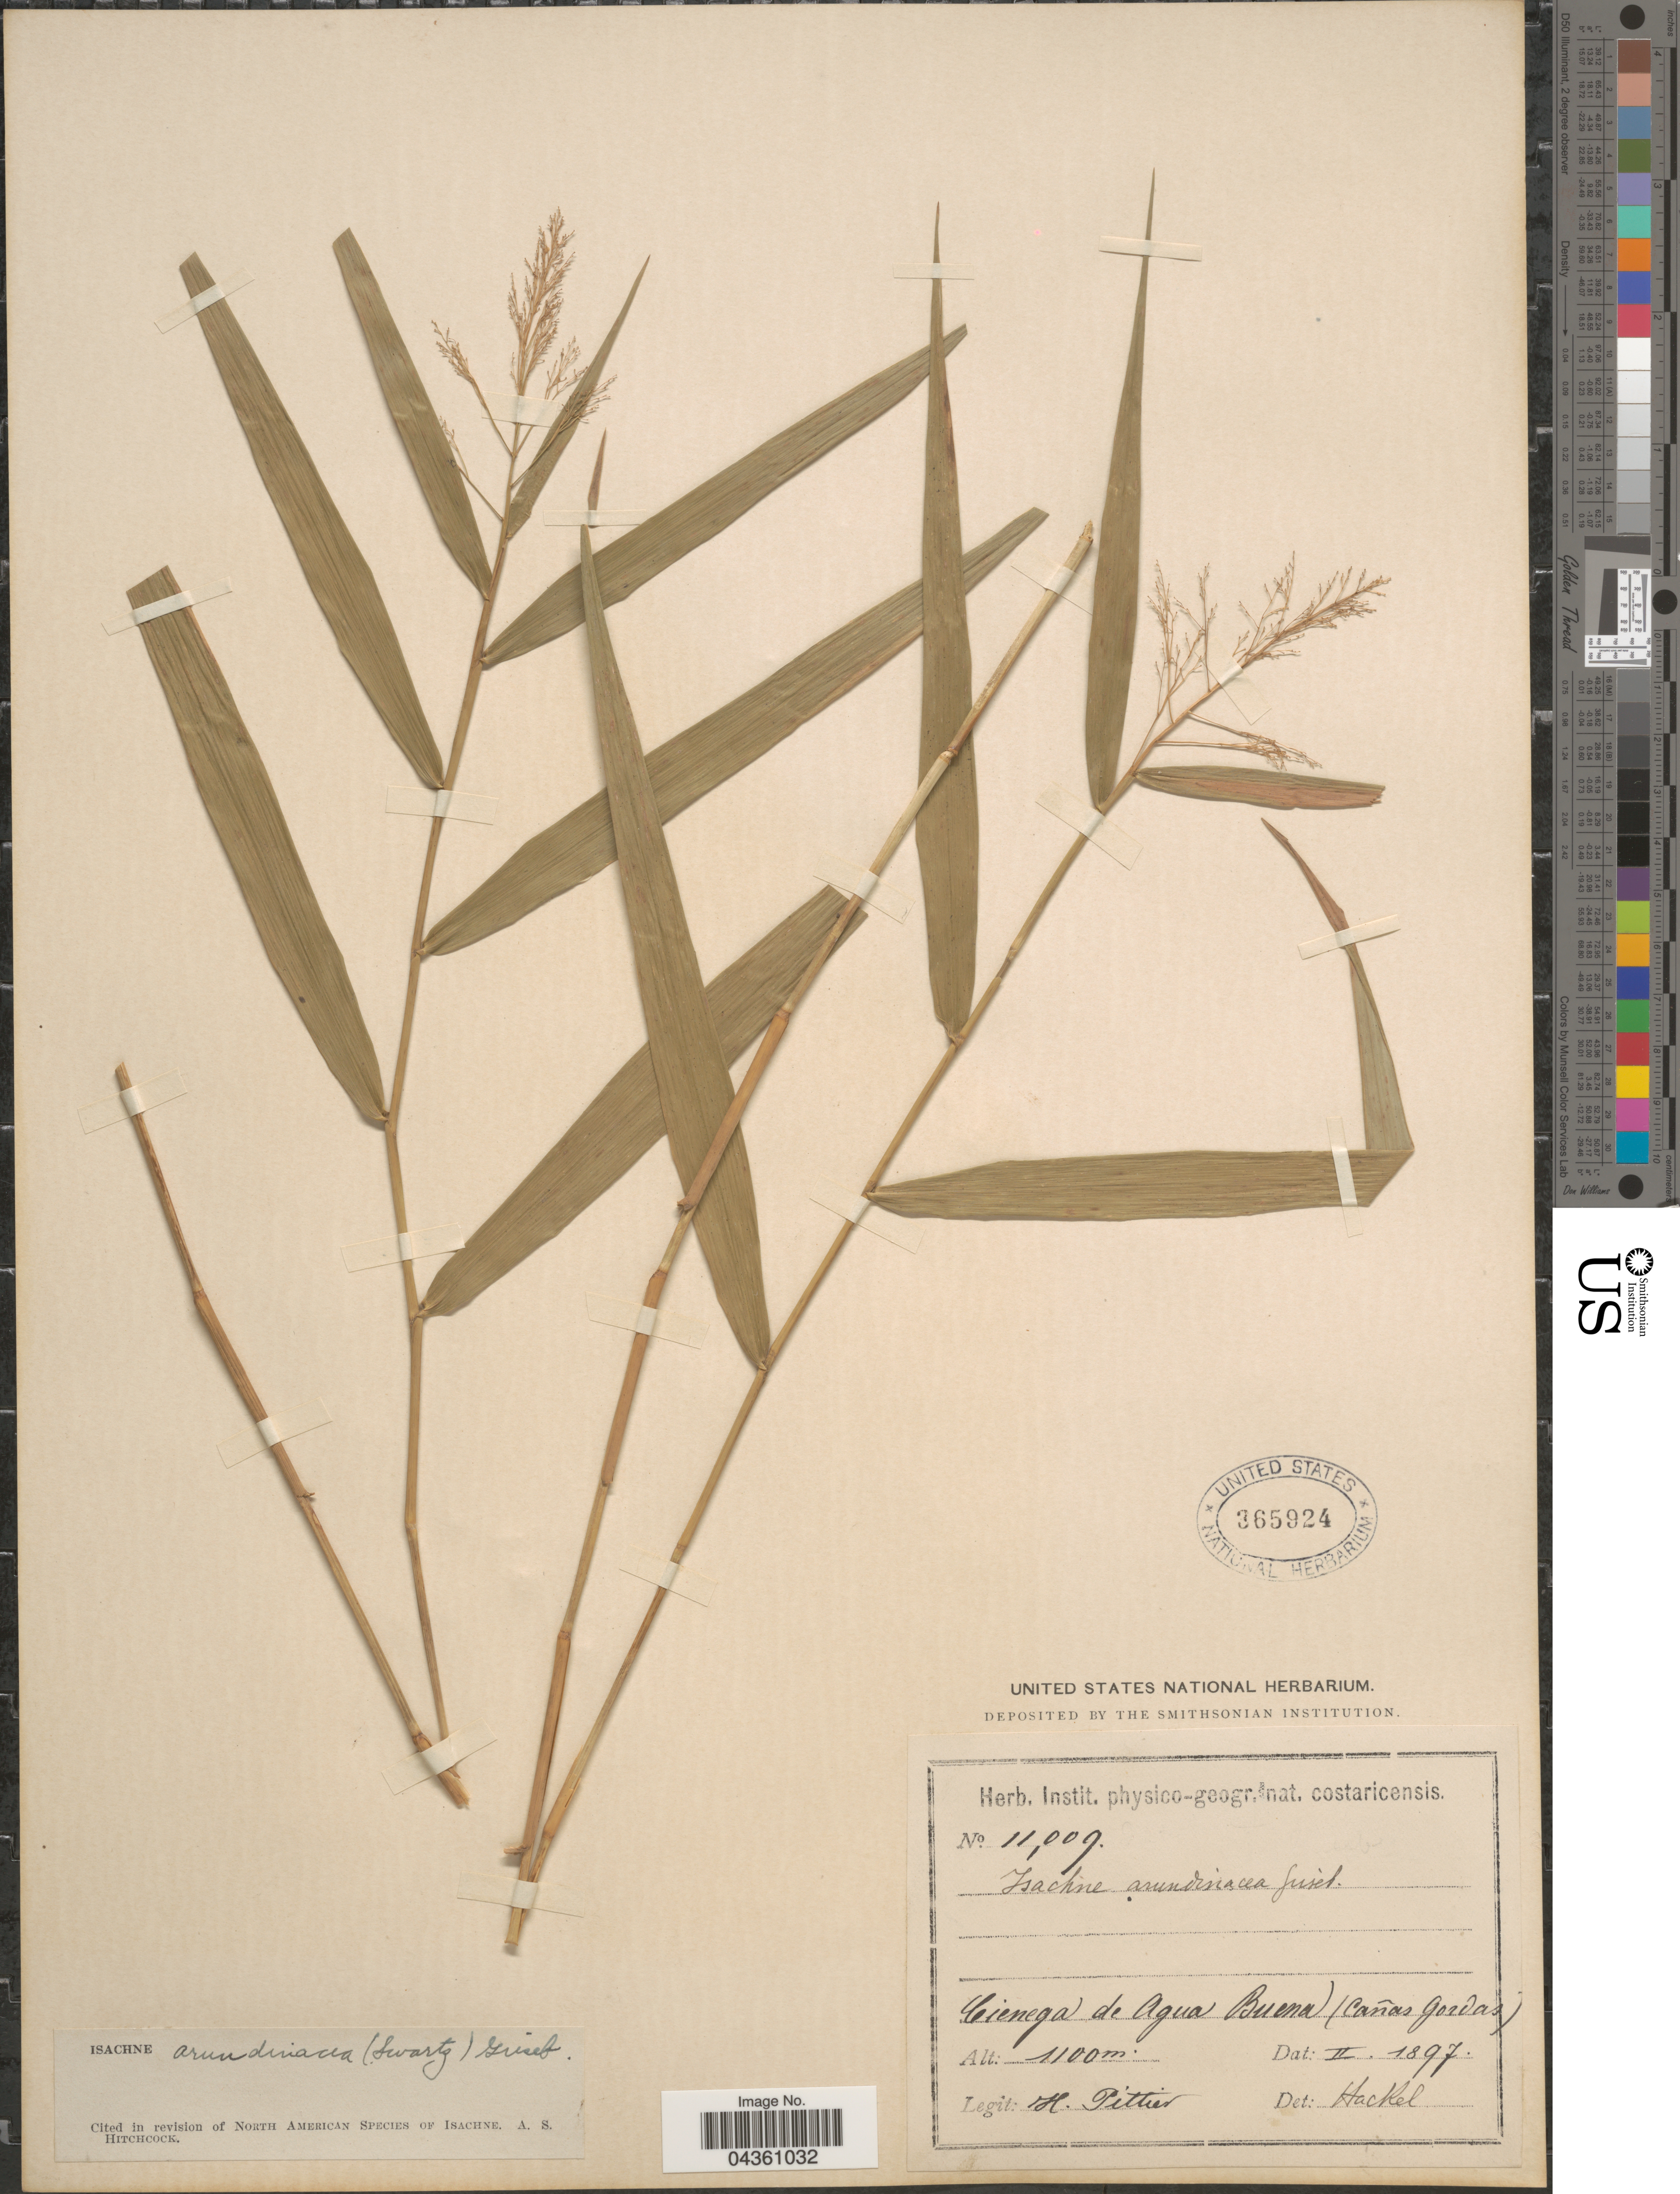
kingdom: Plantae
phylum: Tracheophyta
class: Liliopsida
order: Poales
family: Poaceae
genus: Isachne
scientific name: Isachne arundinacea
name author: (Sw.) Griseb.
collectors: H. F. Pittier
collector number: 11009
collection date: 1897-02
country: Costa Rica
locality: Cienega de Agua Buena (Cañas Gordas).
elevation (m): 1100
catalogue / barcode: US 365924